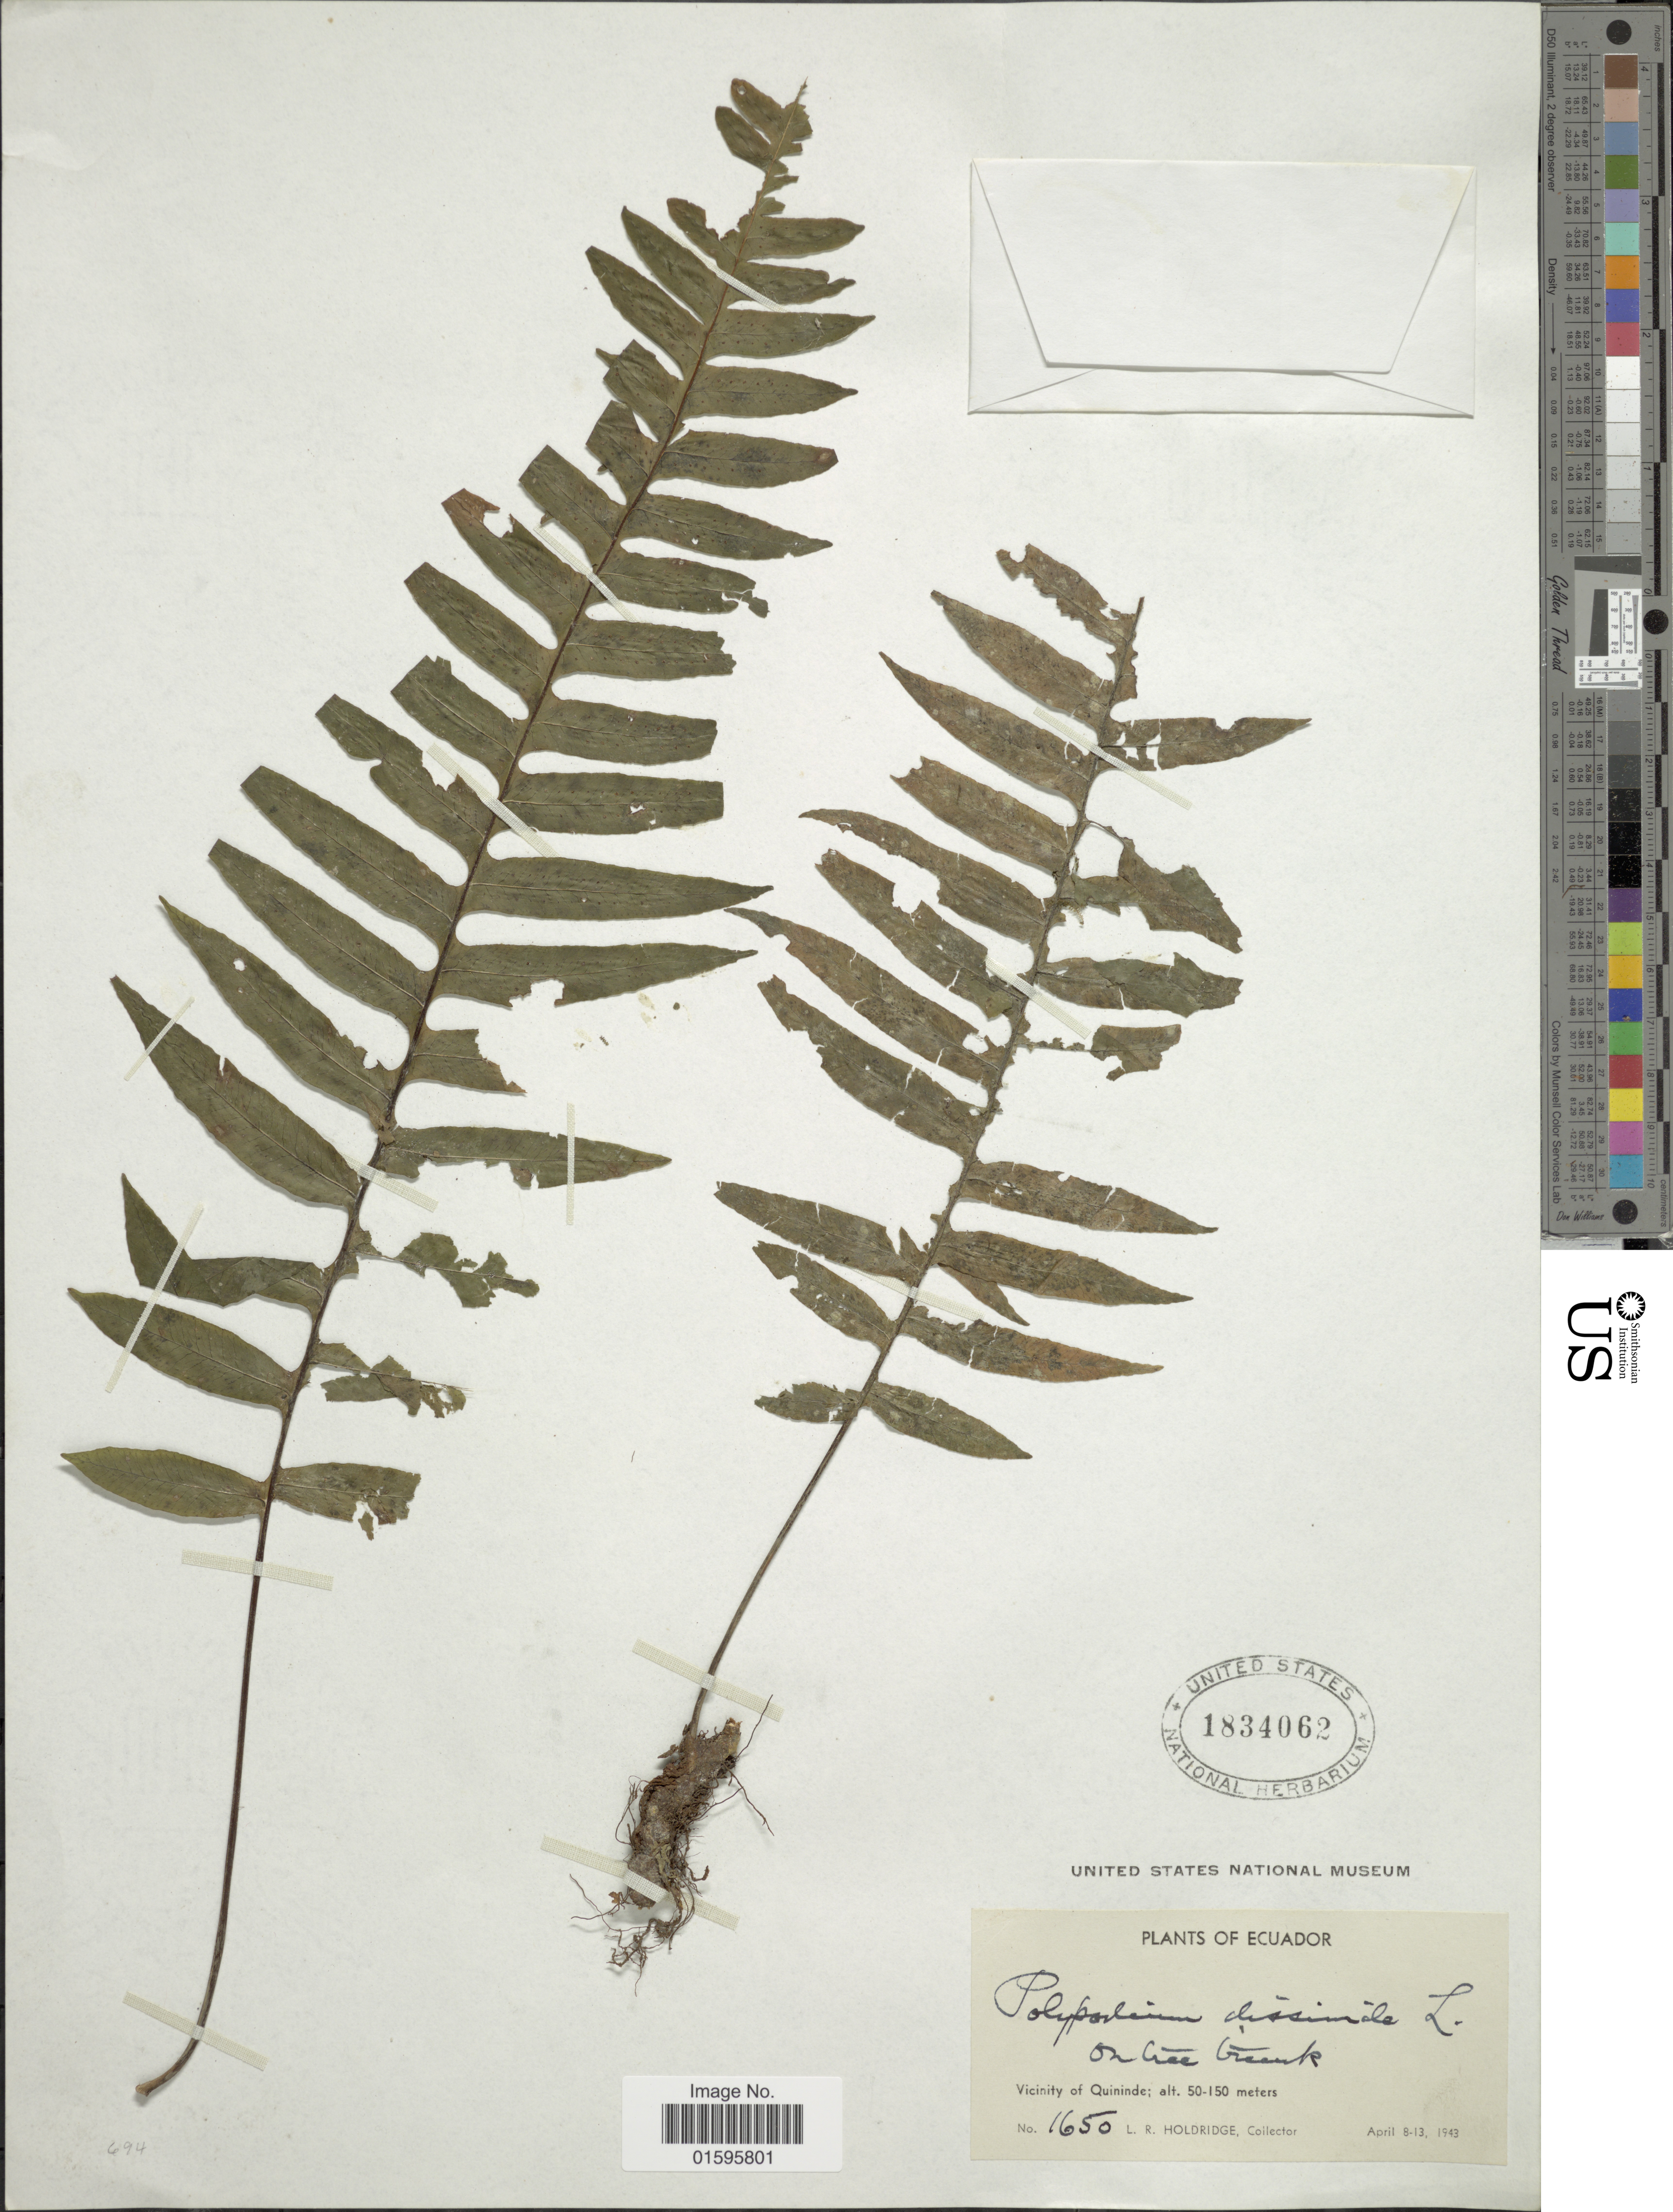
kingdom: Plantae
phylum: Tracheophyta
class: Polypodiopsida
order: Polypodiales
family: Polypodiaceae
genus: Polypodium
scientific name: Polypodium dulce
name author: Poir.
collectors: L. Holdridge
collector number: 1650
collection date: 1943-04-08/1943-04-13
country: Ecuador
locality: Vicinity of Quininde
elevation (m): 50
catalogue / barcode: US 1834062